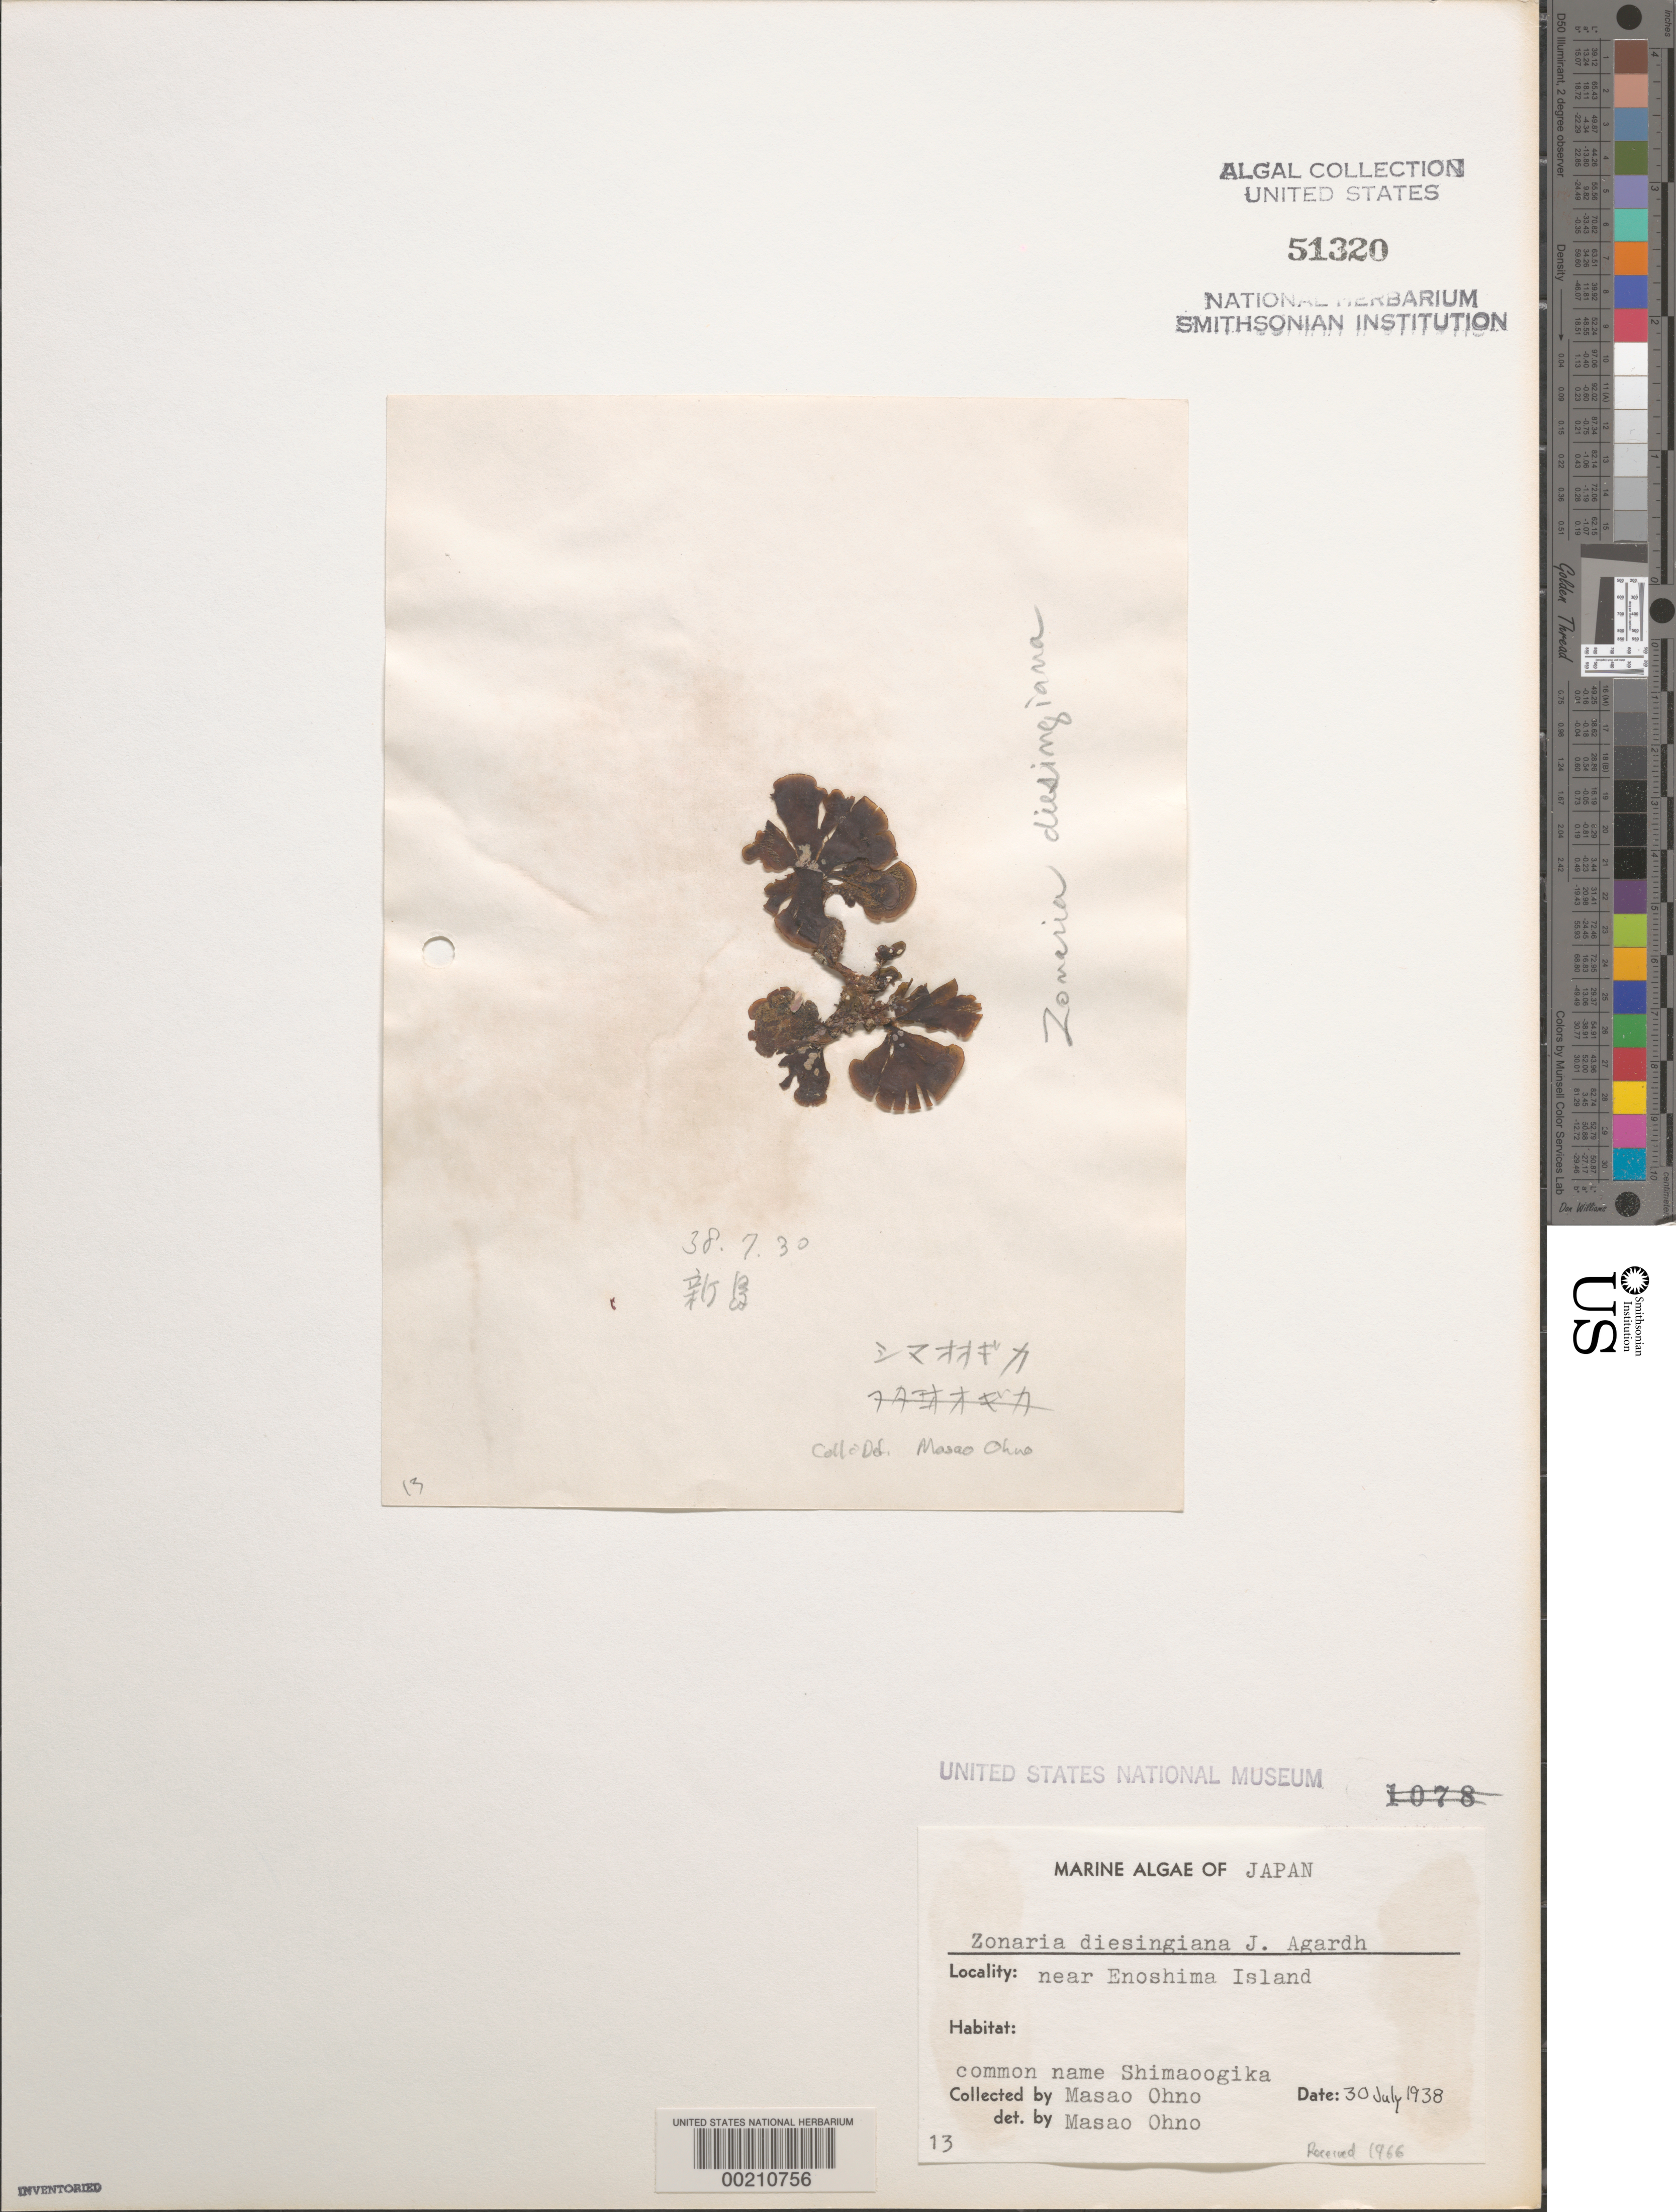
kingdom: Chromista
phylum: Ochrophyta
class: Phaeophyceae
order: Dictyotales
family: Dictyotaceae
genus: Zonaria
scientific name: Zonaria diesingiana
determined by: Ohno, M.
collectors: M. Ohno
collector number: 13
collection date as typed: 30 Jul 1938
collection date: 1938-07-30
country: Japan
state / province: Kanagawa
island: Honshu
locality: Near Enoshima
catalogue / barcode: US 51320